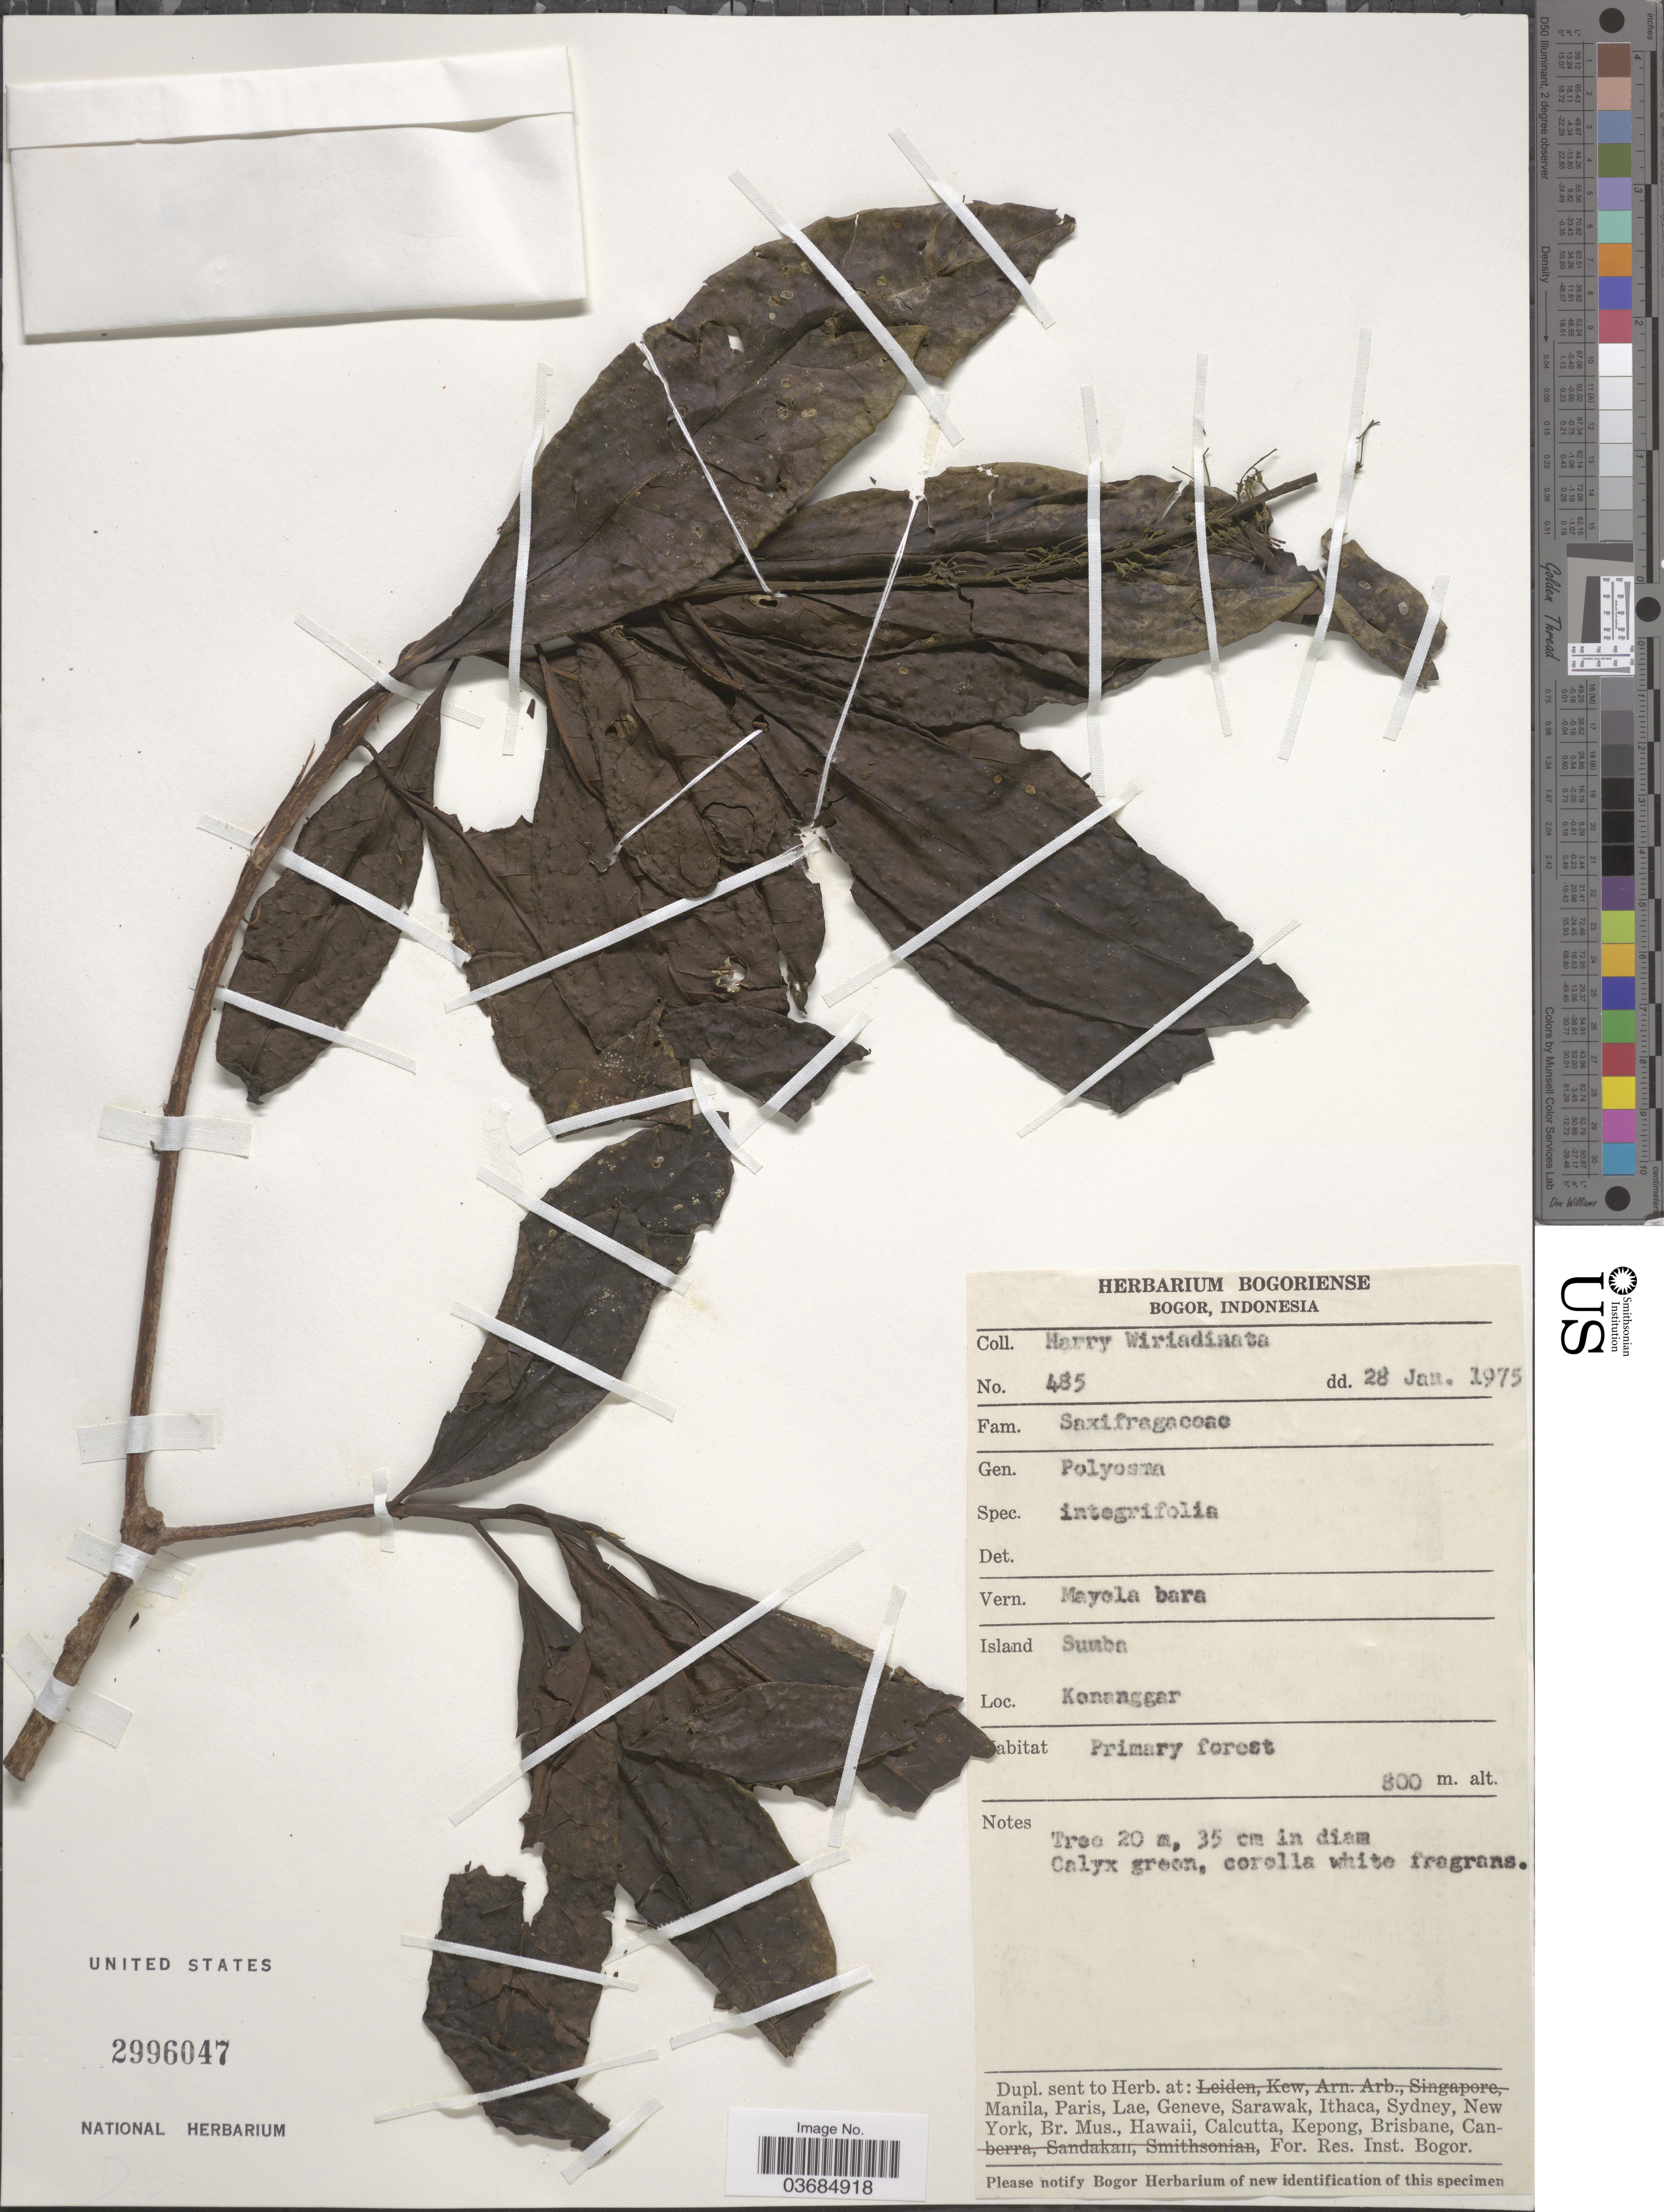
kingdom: Plantae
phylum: Tracheophyta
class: Magnoliopsida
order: Escalloniales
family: Escalloniaceae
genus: Polyosma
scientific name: Polyosma integrifolia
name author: Blume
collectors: H. Wiriadinata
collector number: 485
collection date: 1975-01-28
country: Indonesia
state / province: Nusa Tenggara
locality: Island Sumba. Konanggar.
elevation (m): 800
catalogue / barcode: US 2996047